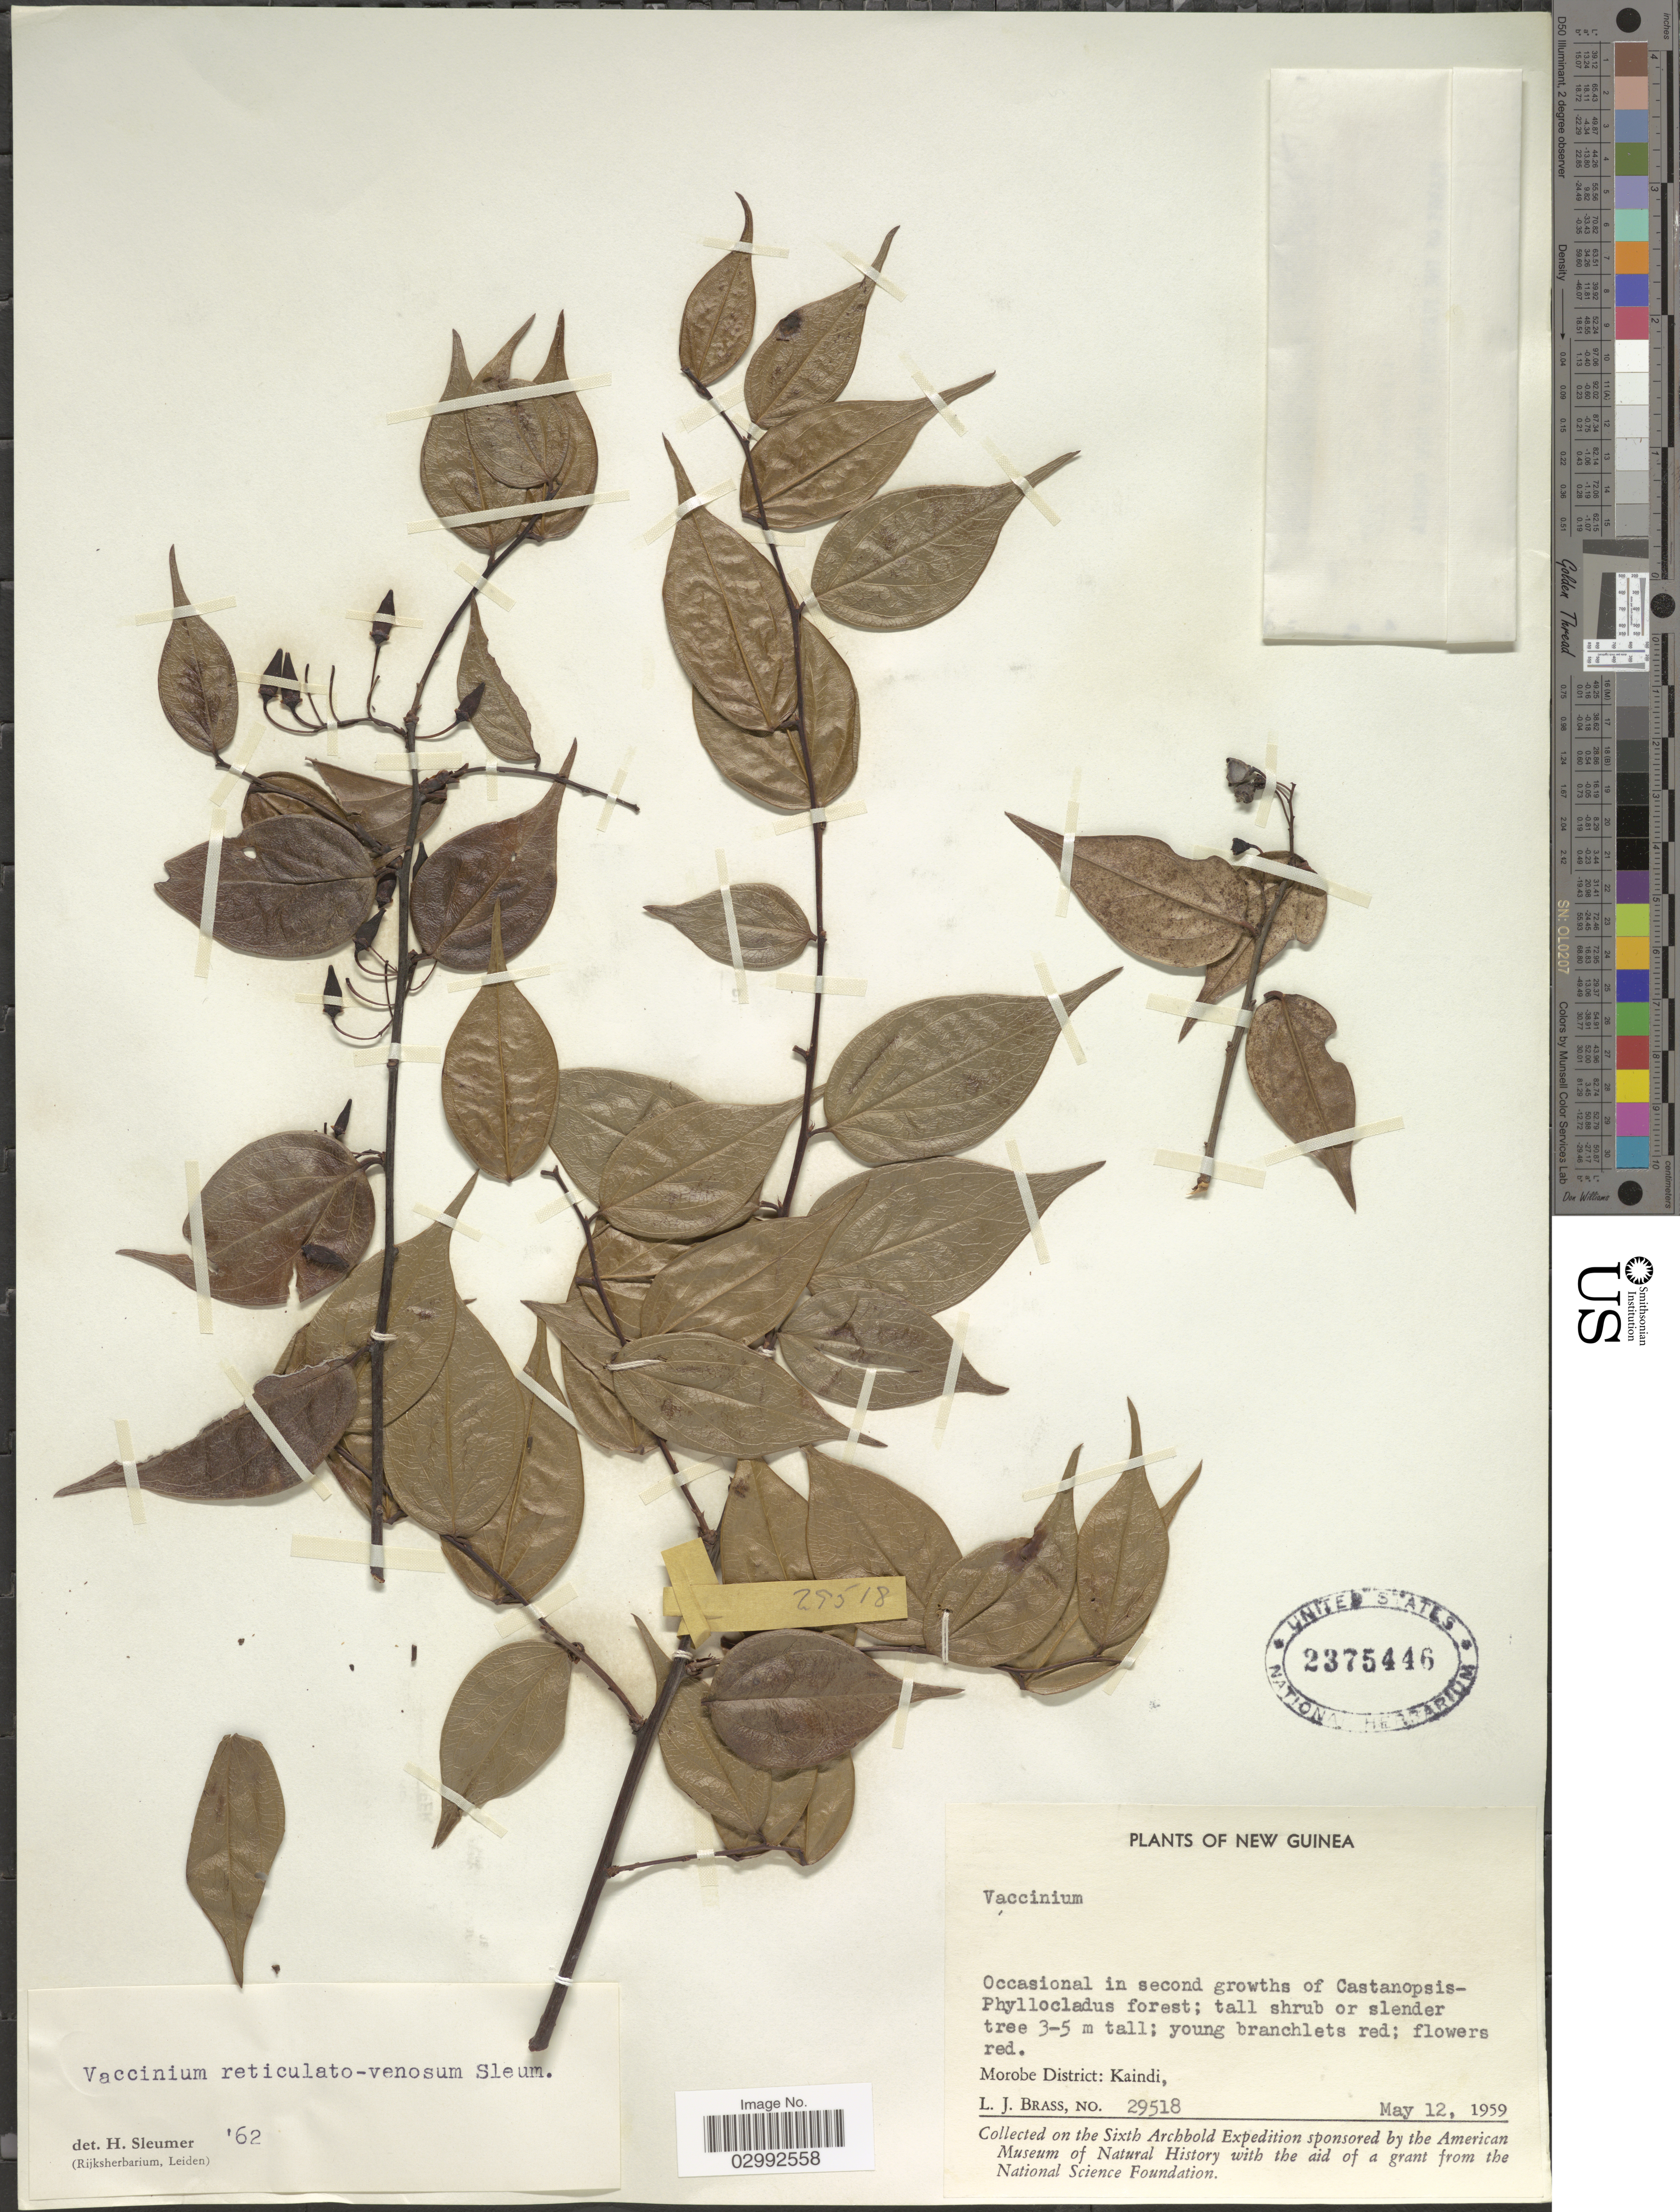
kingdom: Plantae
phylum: Tracheophyta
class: Magnoliopsida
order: Ericales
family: Ericaceae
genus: Vaccinium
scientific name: Vaccinium reticulatovenosum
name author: Sleumer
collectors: L. J. Brass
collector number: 29518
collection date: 1959-05-12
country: Papua New Guinea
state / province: Morobe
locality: New Guinea, Morobe District: Kaindi.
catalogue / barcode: US 2375446